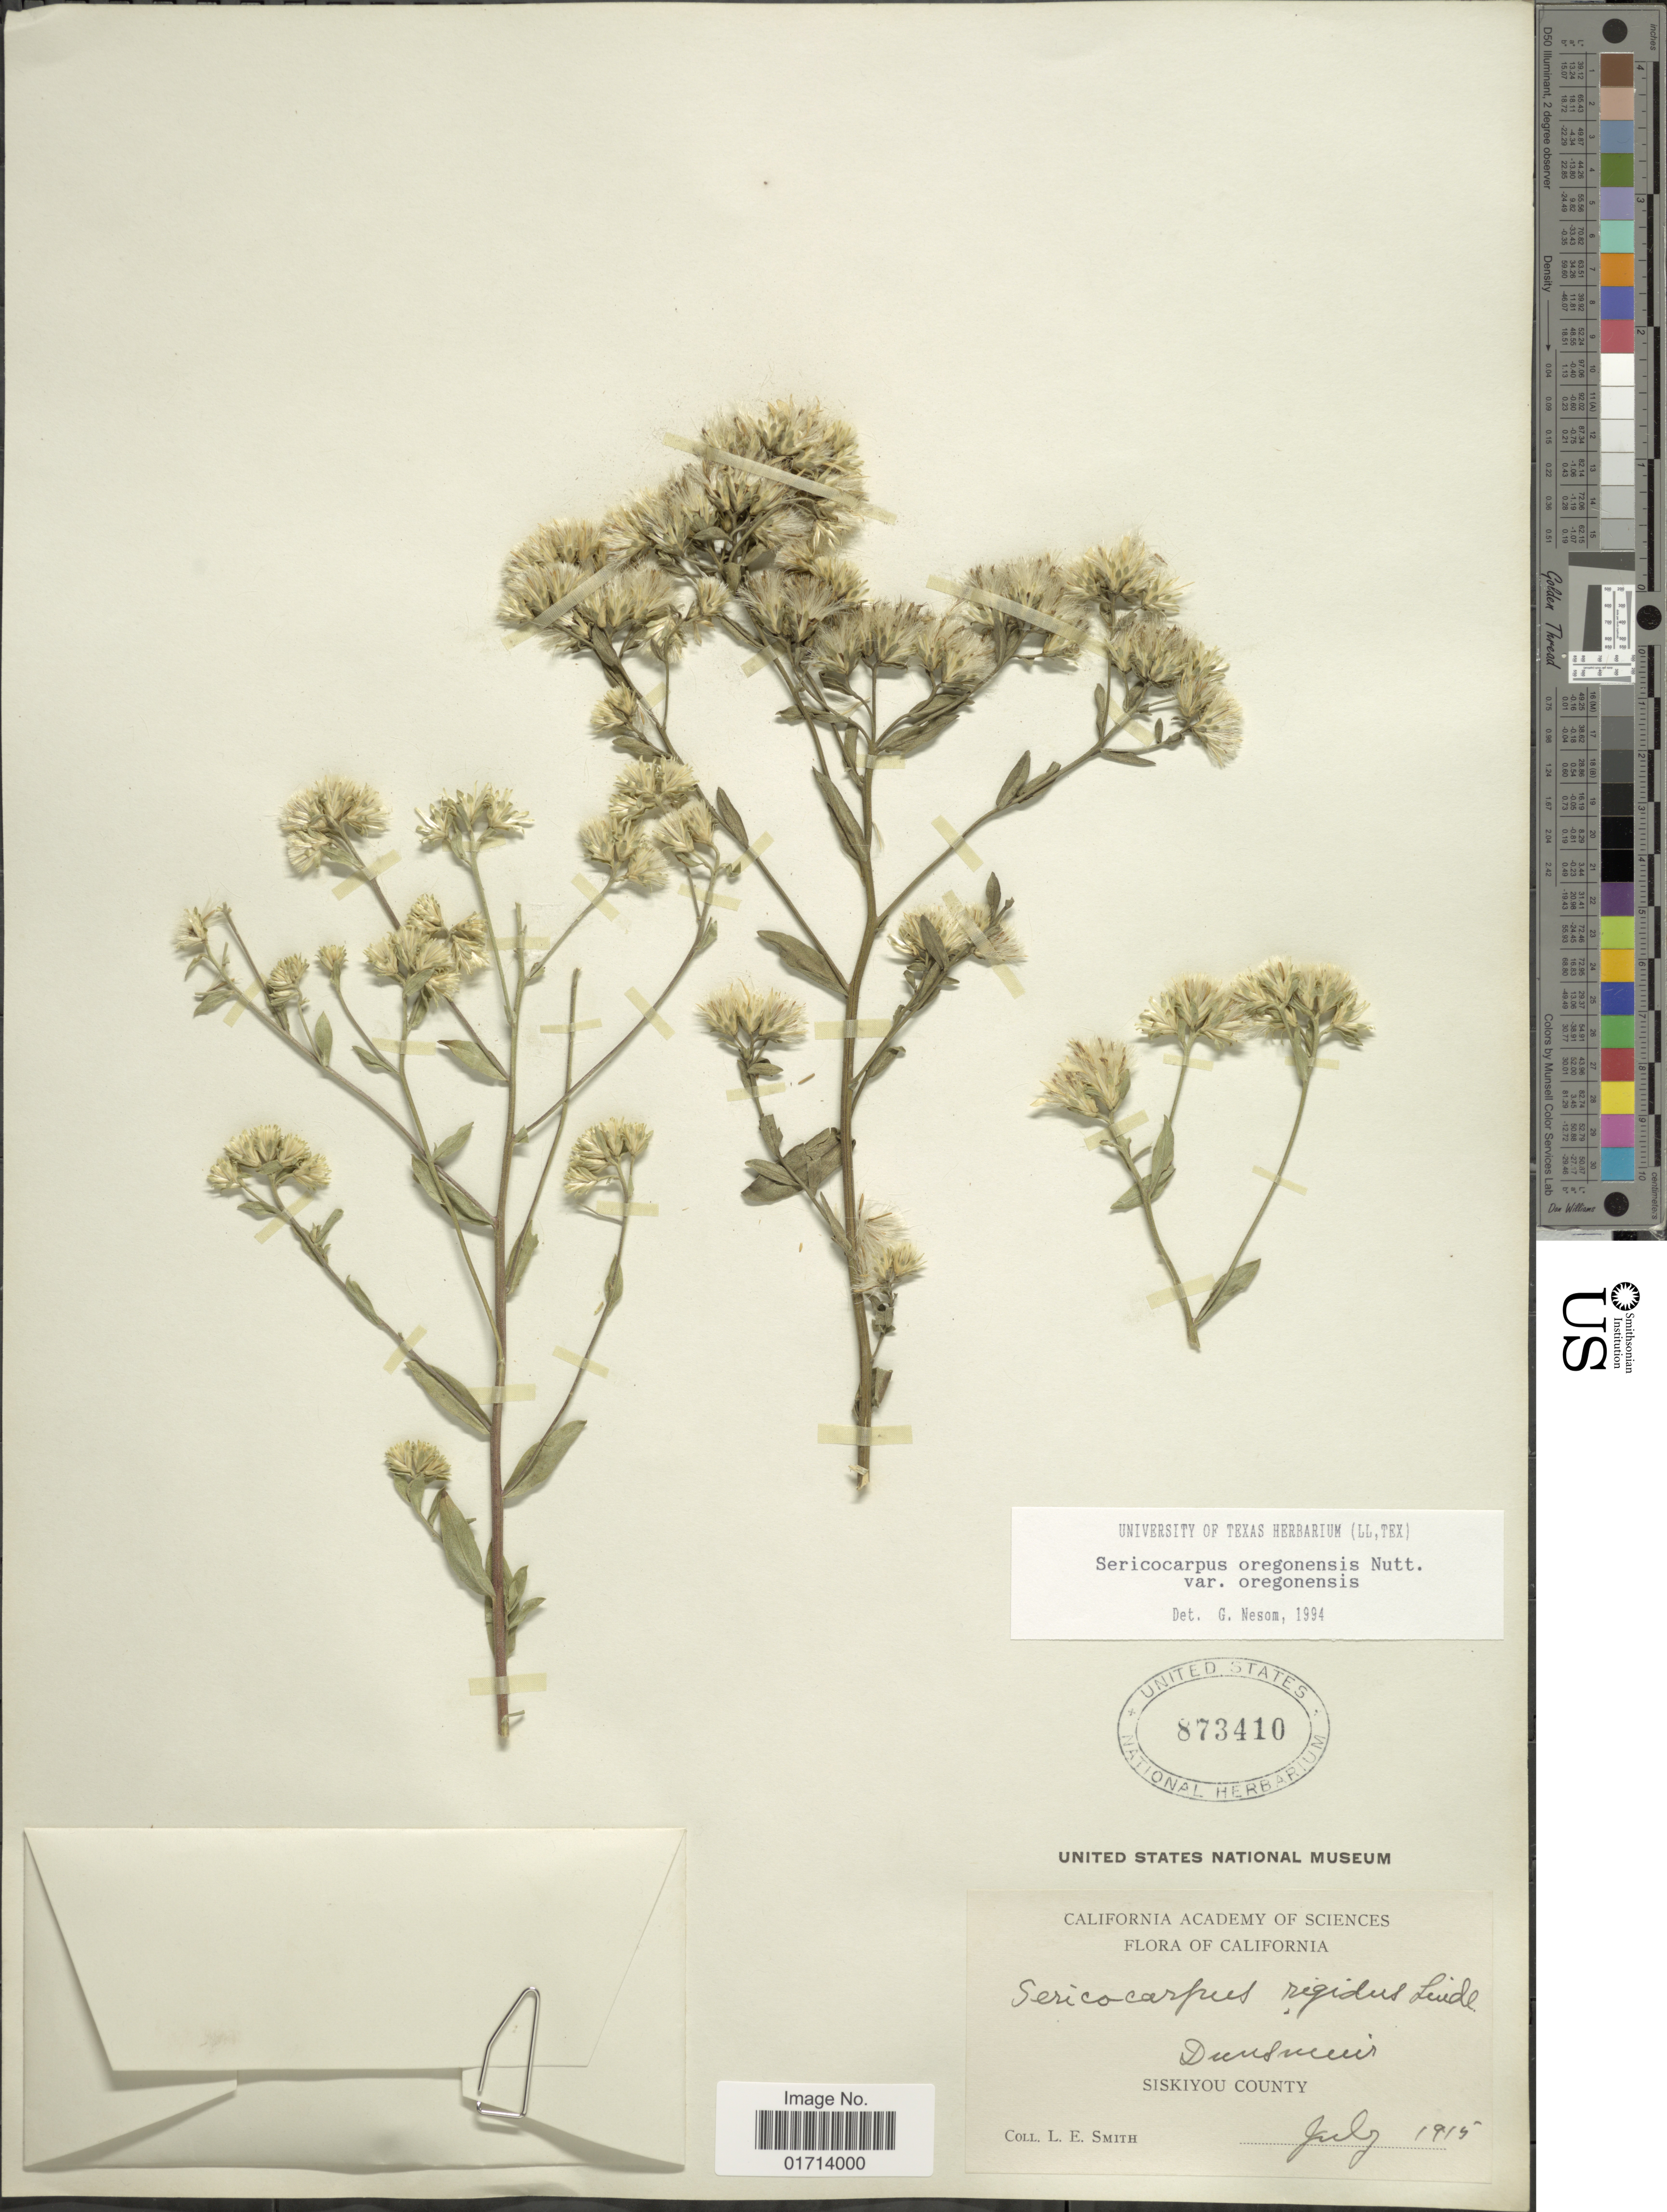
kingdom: Plantae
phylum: Tracheophyta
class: Magnoliopsida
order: Asterales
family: Asteraceae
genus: Sericocarpus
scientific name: Sericocarpus oregonensis var. oregonensis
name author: Nutt.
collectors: L. E. Smith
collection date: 1915-07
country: United States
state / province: California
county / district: Siskiyou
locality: Siskiyou County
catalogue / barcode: US 873410